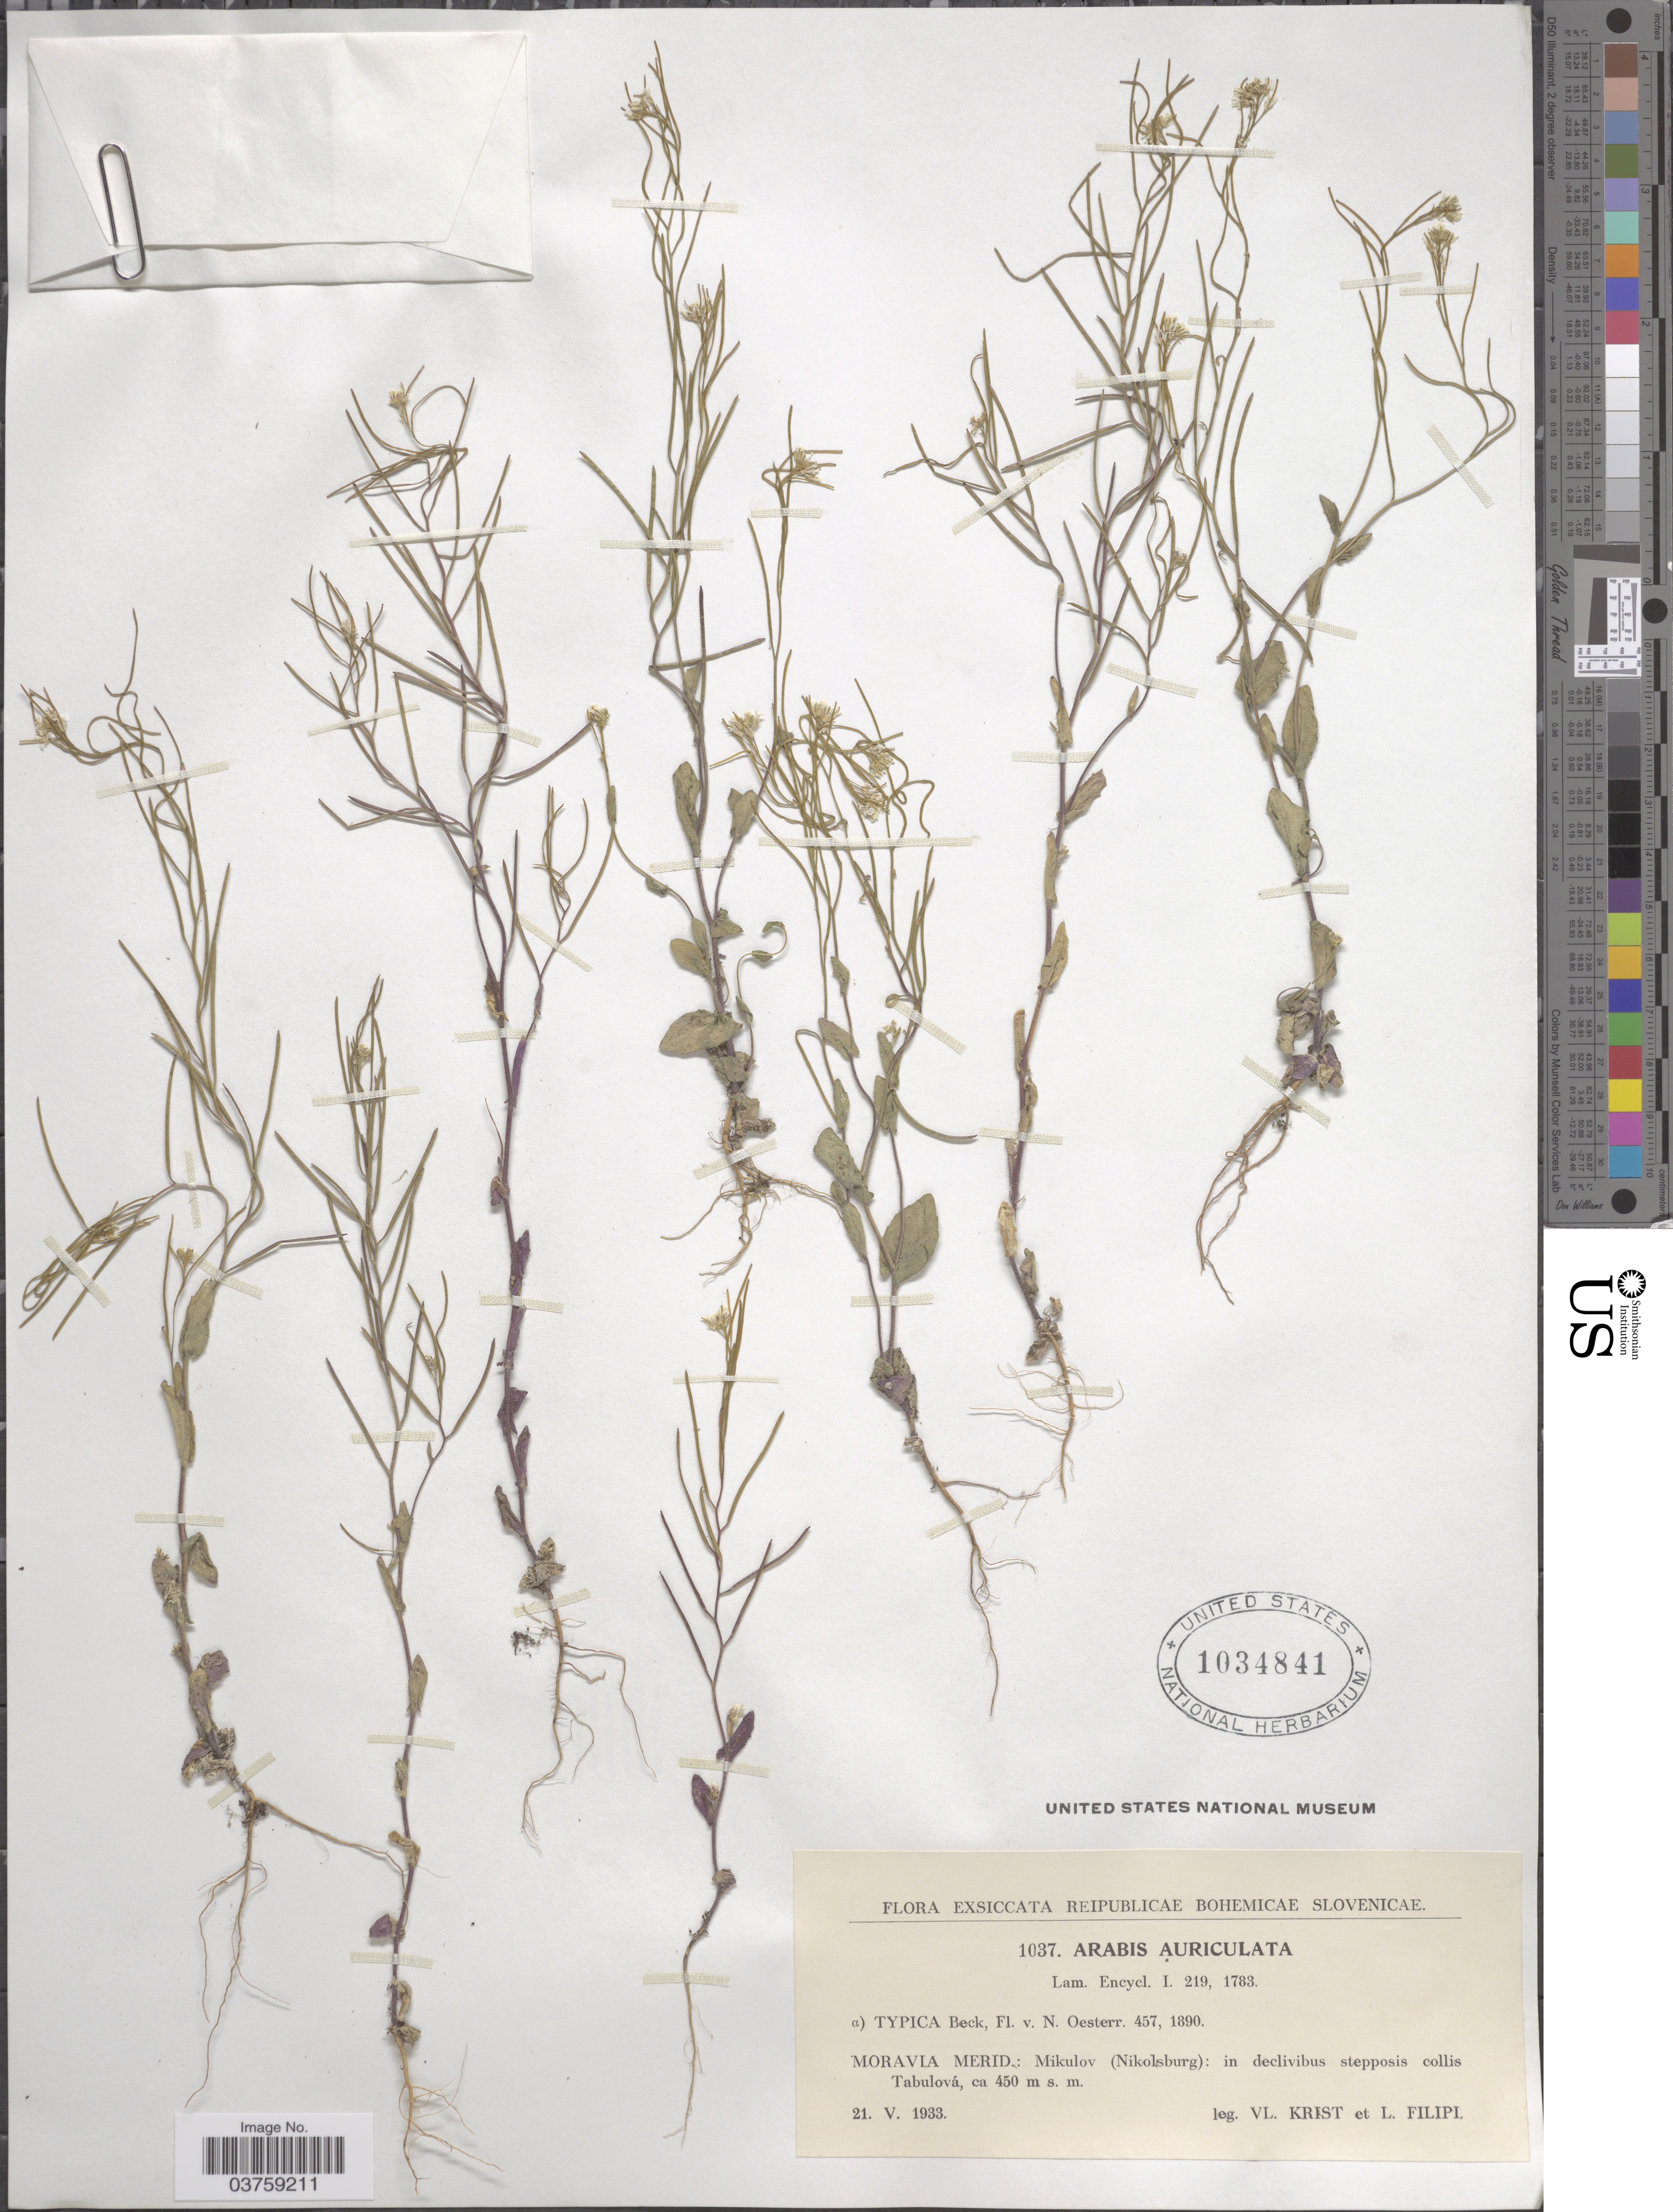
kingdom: Plantae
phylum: Tracheophyta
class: Magnoliopsida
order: Brassicales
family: Brassicaceae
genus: Arabis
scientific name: Arabis auriculata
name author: Lam.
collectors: V. Krist & L. Filipi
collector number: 1037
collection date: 1933-05-21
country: Czechia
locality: Moravia Merid.: Mikulov (Nikolsburg): in declivibus stepposis collis Tabulová.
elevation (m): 450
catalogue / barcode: US 1034841